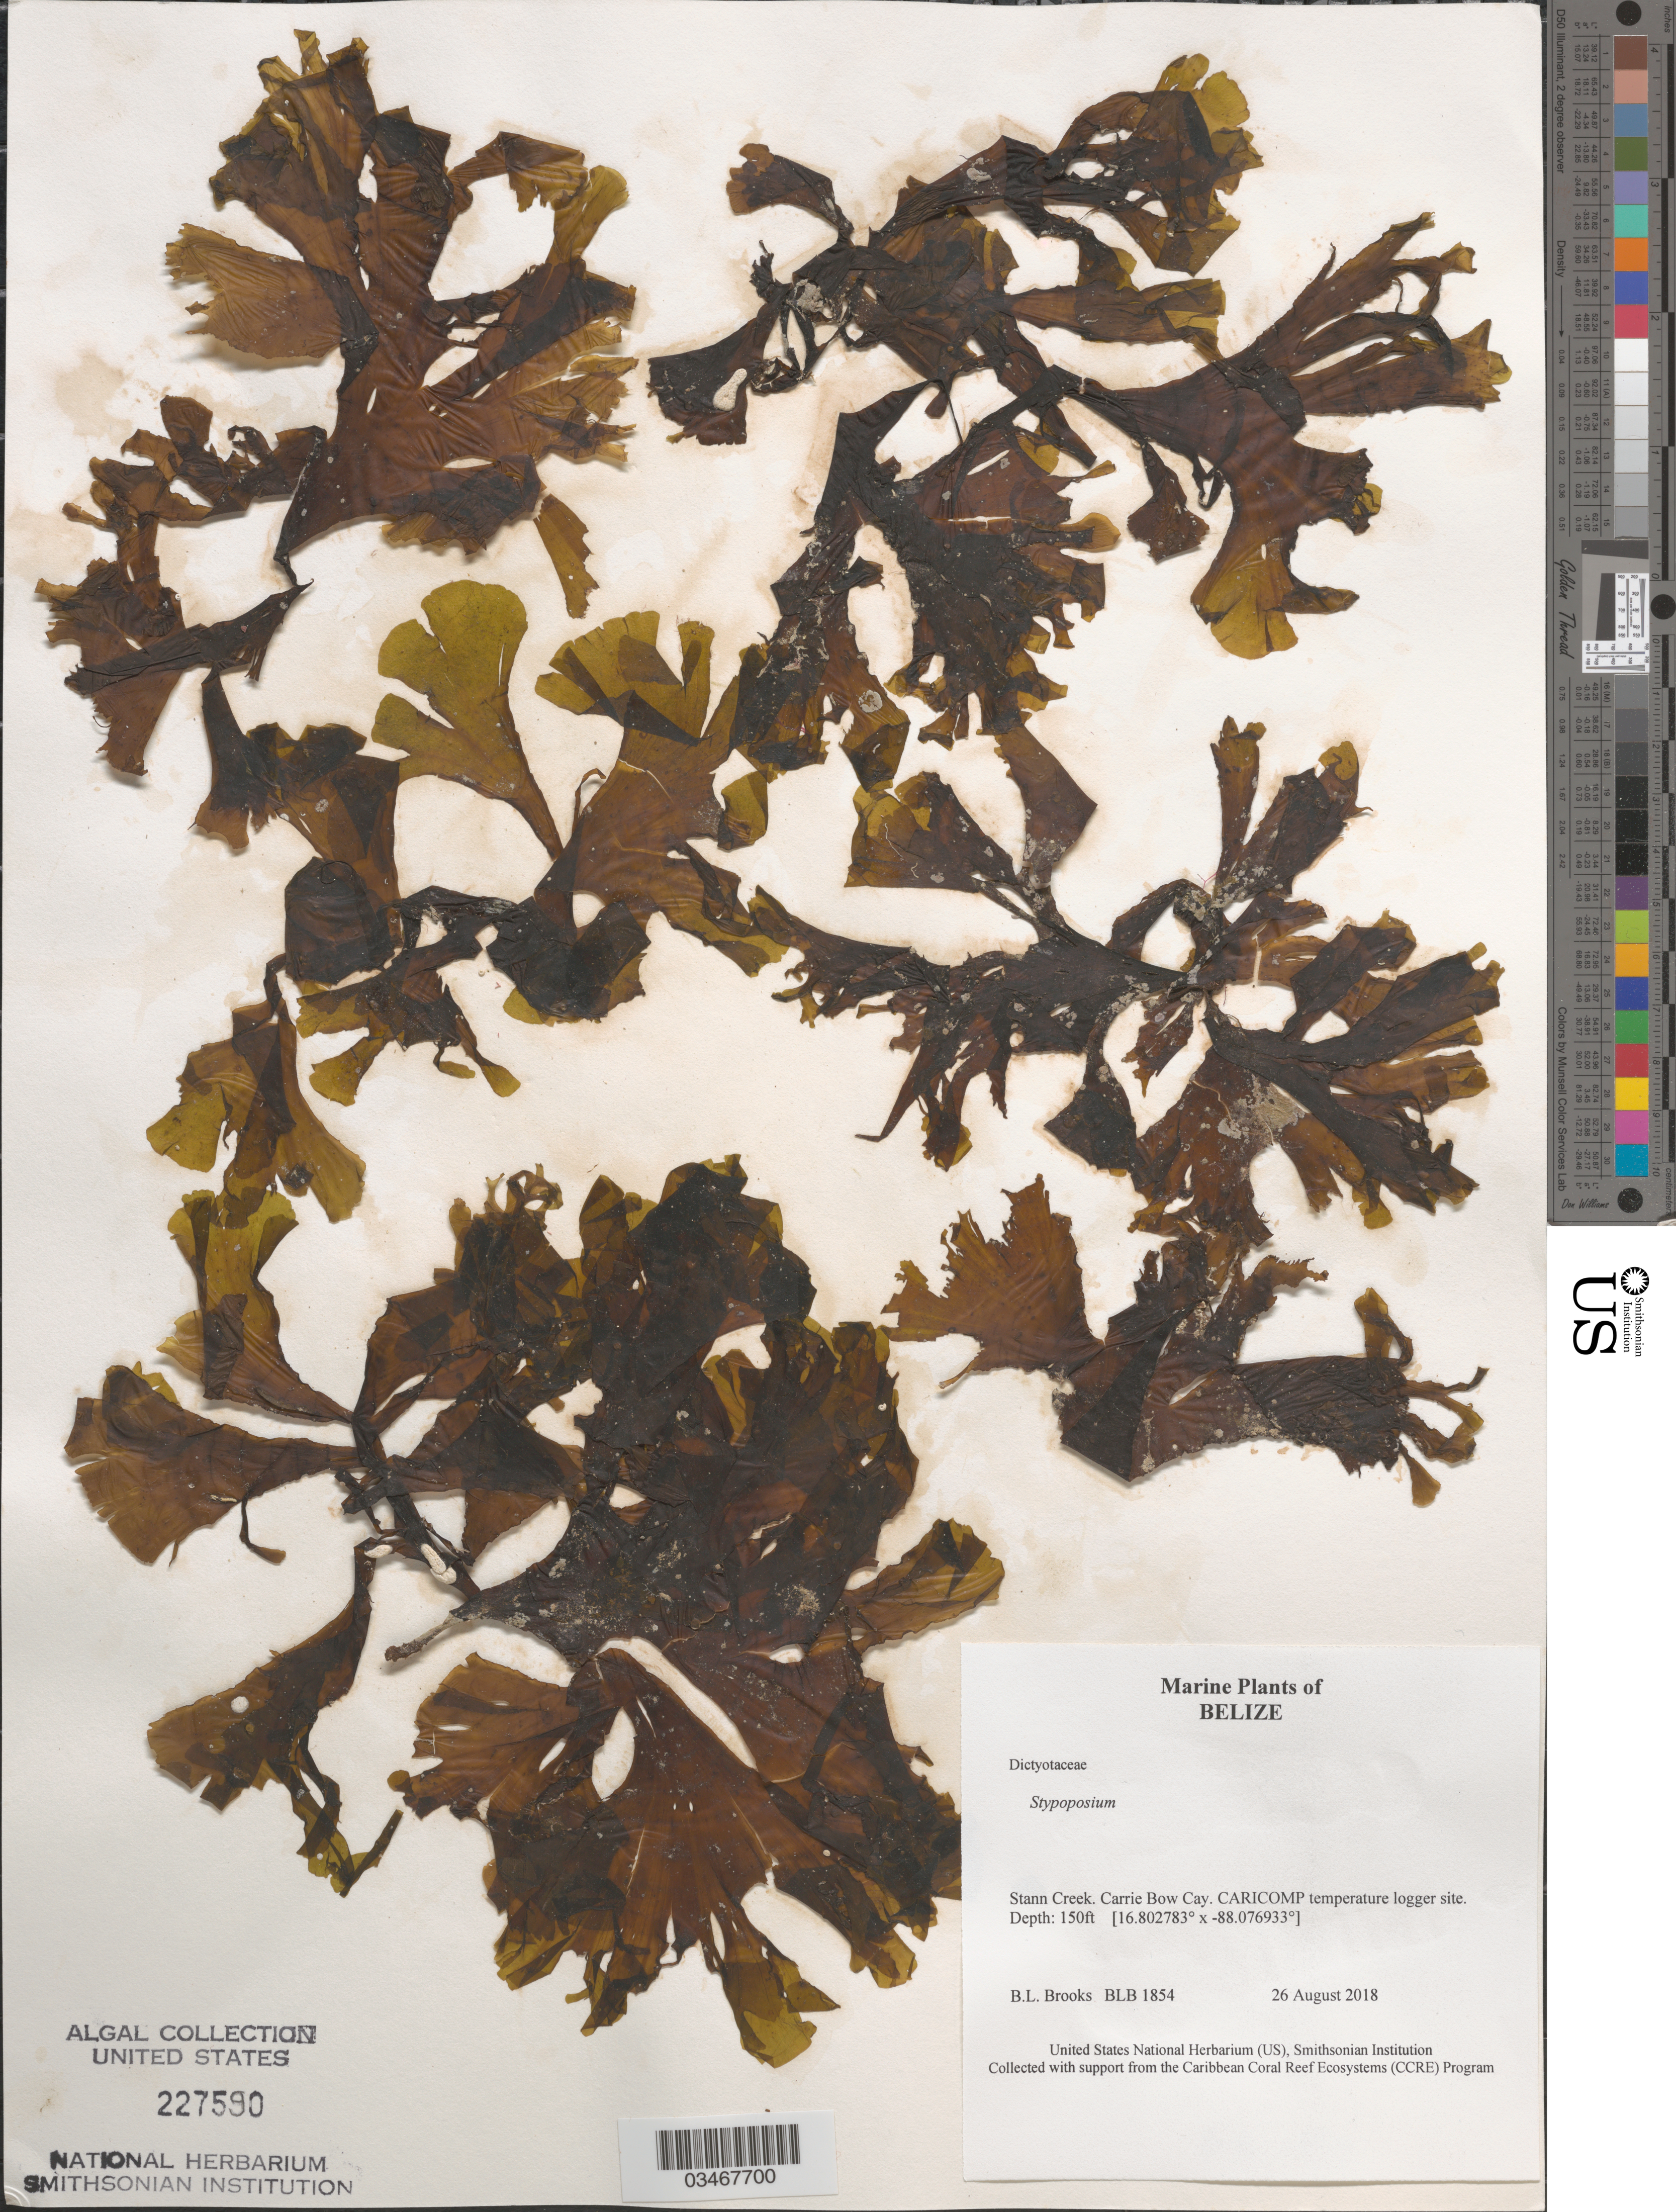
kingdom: Chromista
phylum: Ochrophyta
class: Phaeophyceae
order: Dictyotales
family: Dictyotaceae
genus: Stypopodium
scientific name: Stypopodium sp.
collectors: B. Brooks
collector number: BLB 1854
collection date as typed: Transcribed d/m/y: 26/8/2018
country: Belize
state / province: Stann Creek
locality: Carrie Bow Cay. CARICOMP temperature logger site.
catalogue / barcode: US 227590